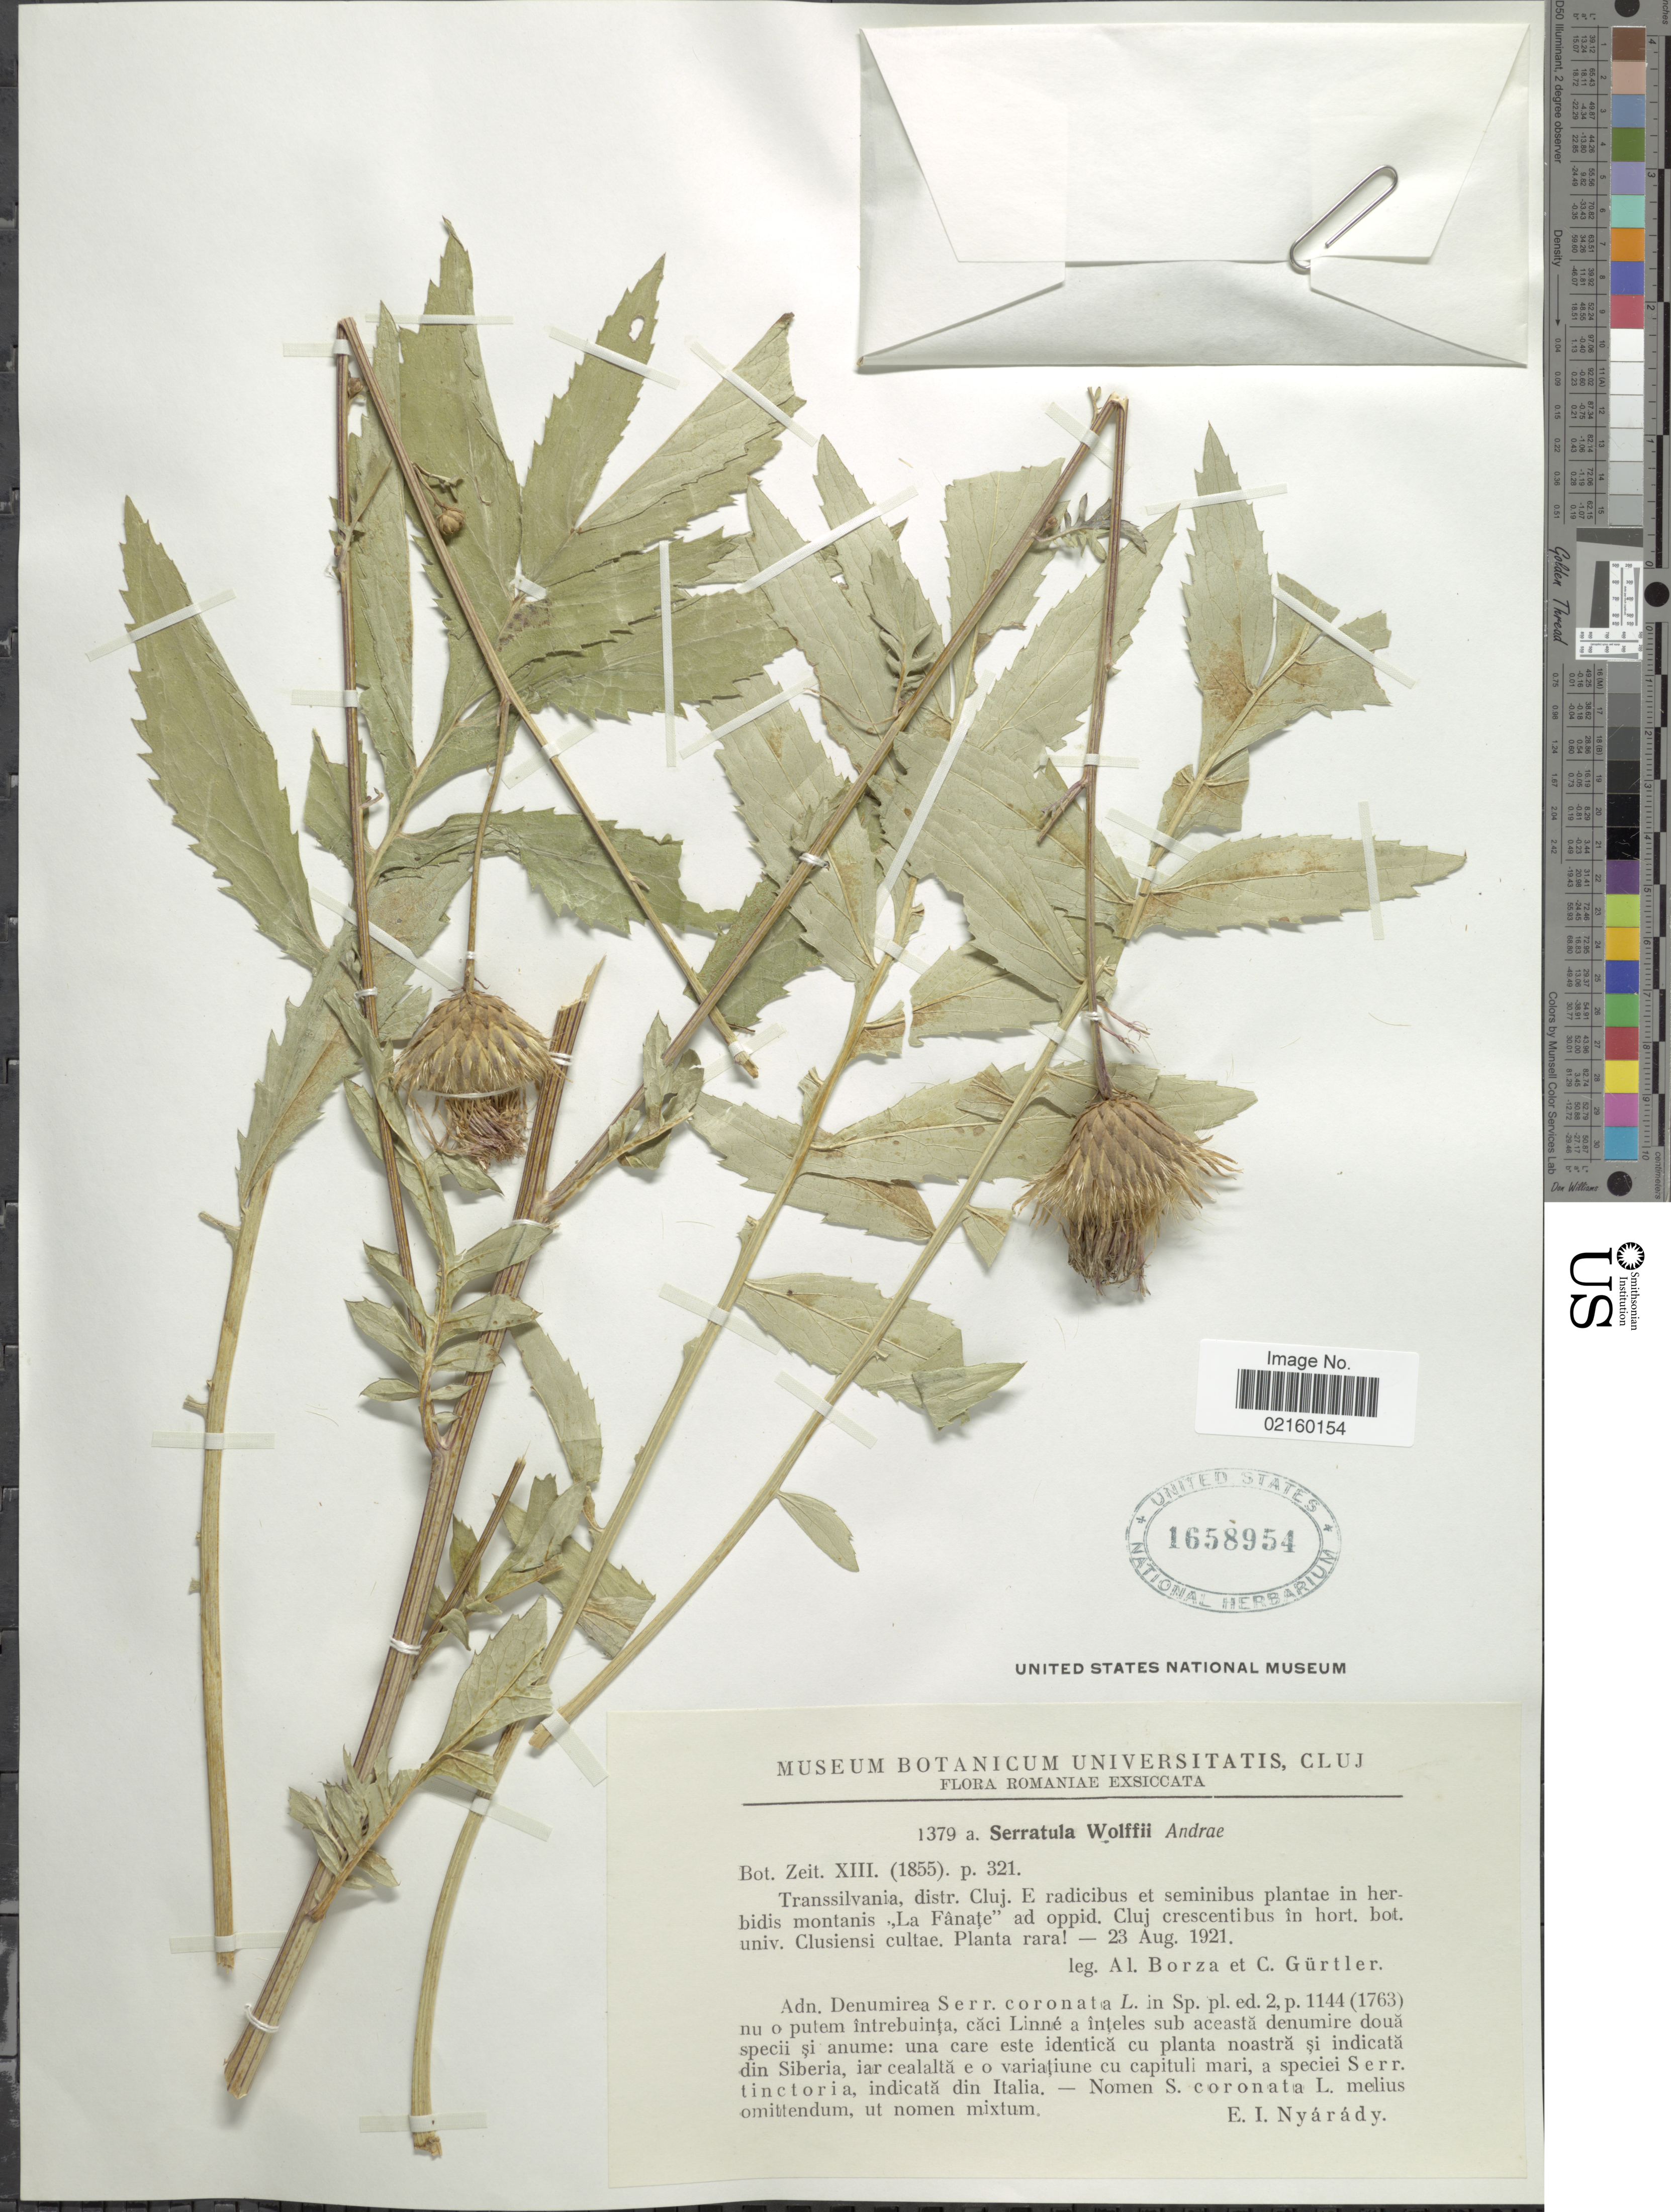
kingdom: Plantae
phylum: Tracheophyta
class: Magnoliopsida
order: Asterales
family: Asteraceae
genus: Serratula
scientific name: Serratula coronata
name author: L.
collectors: A. Borza & C. Gürtler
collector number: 1379a.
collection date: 1921-08-23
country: Romania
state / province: Cluj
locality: Transsilvania, distr. Cluj, La Fanate ad oppid. Cluj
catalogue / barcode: US 1658954